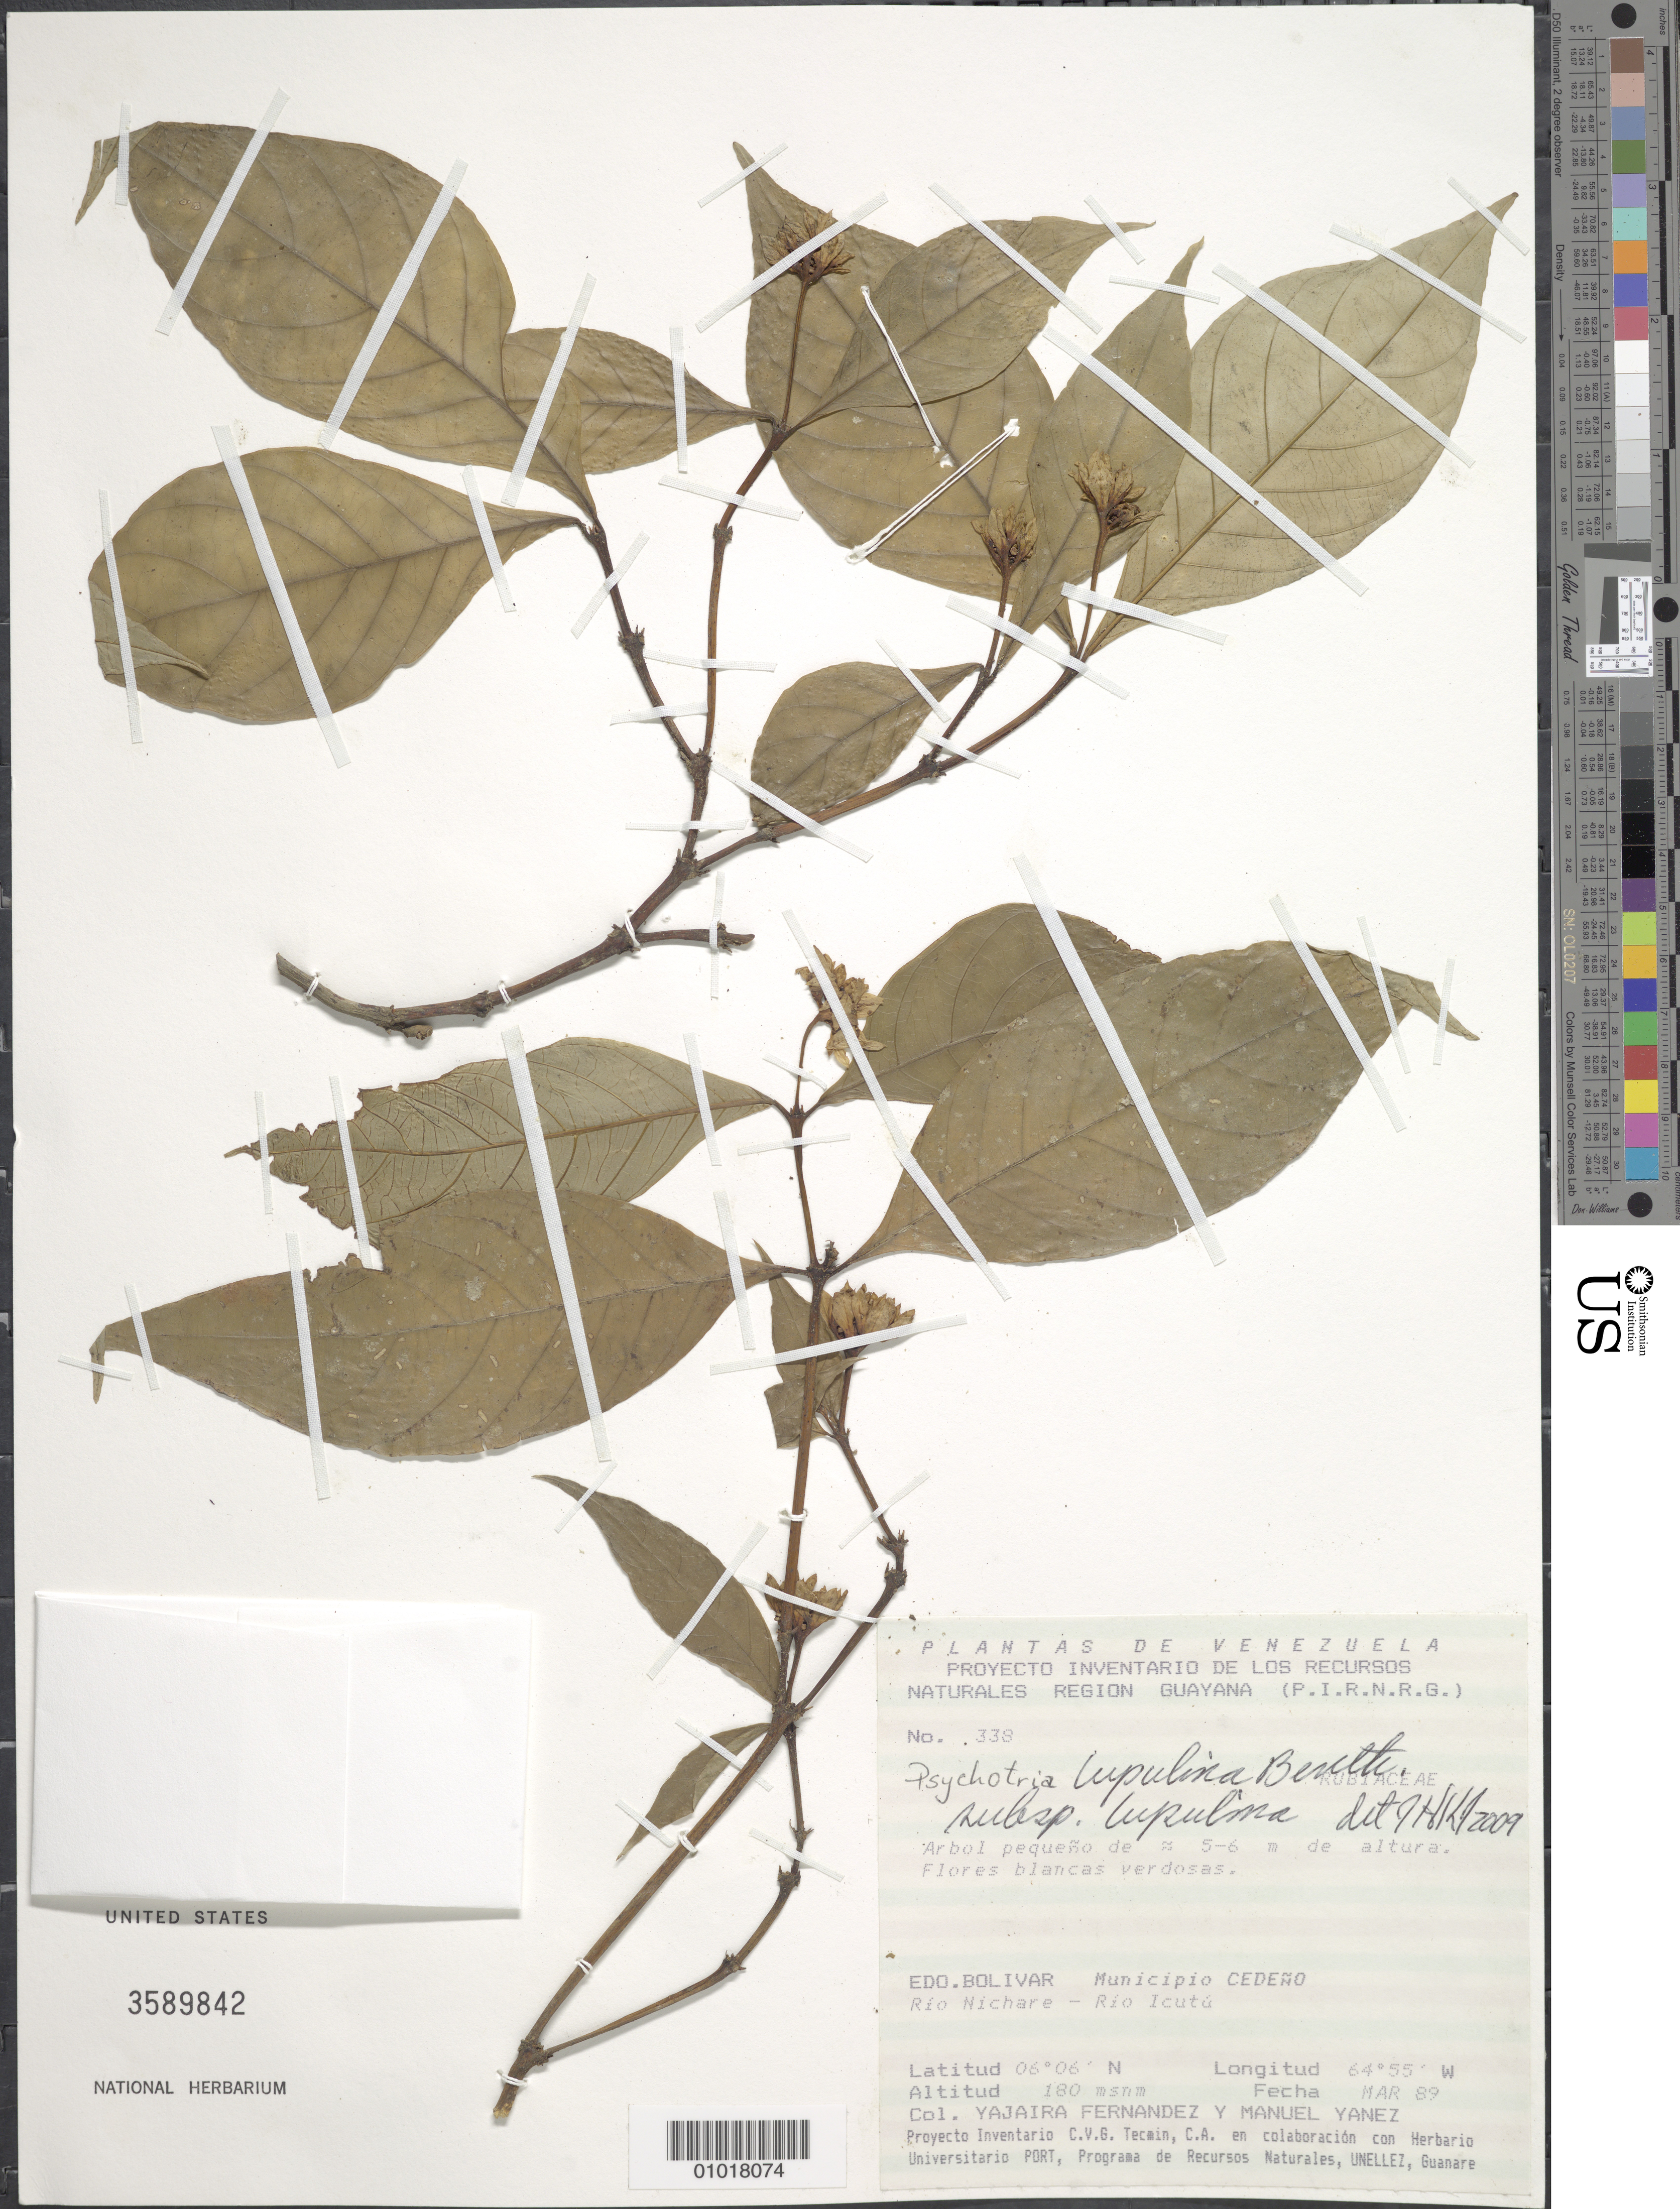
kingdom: Plantae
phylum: Tracheophyta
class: Magnoliopsida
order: Gentianales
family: Rubiaceae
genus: Psychotria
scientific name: Psychotria lupulina subsp. lupulina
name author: Benth.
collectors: Y. Fernandez & M. Yanez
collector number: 338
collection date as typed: Mar-89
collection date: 1989-03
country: Venezuela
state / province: Bolívar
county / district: Cedeño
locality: Rio Nichare-Rio Icutu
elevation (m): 180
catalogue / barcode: US 3589842